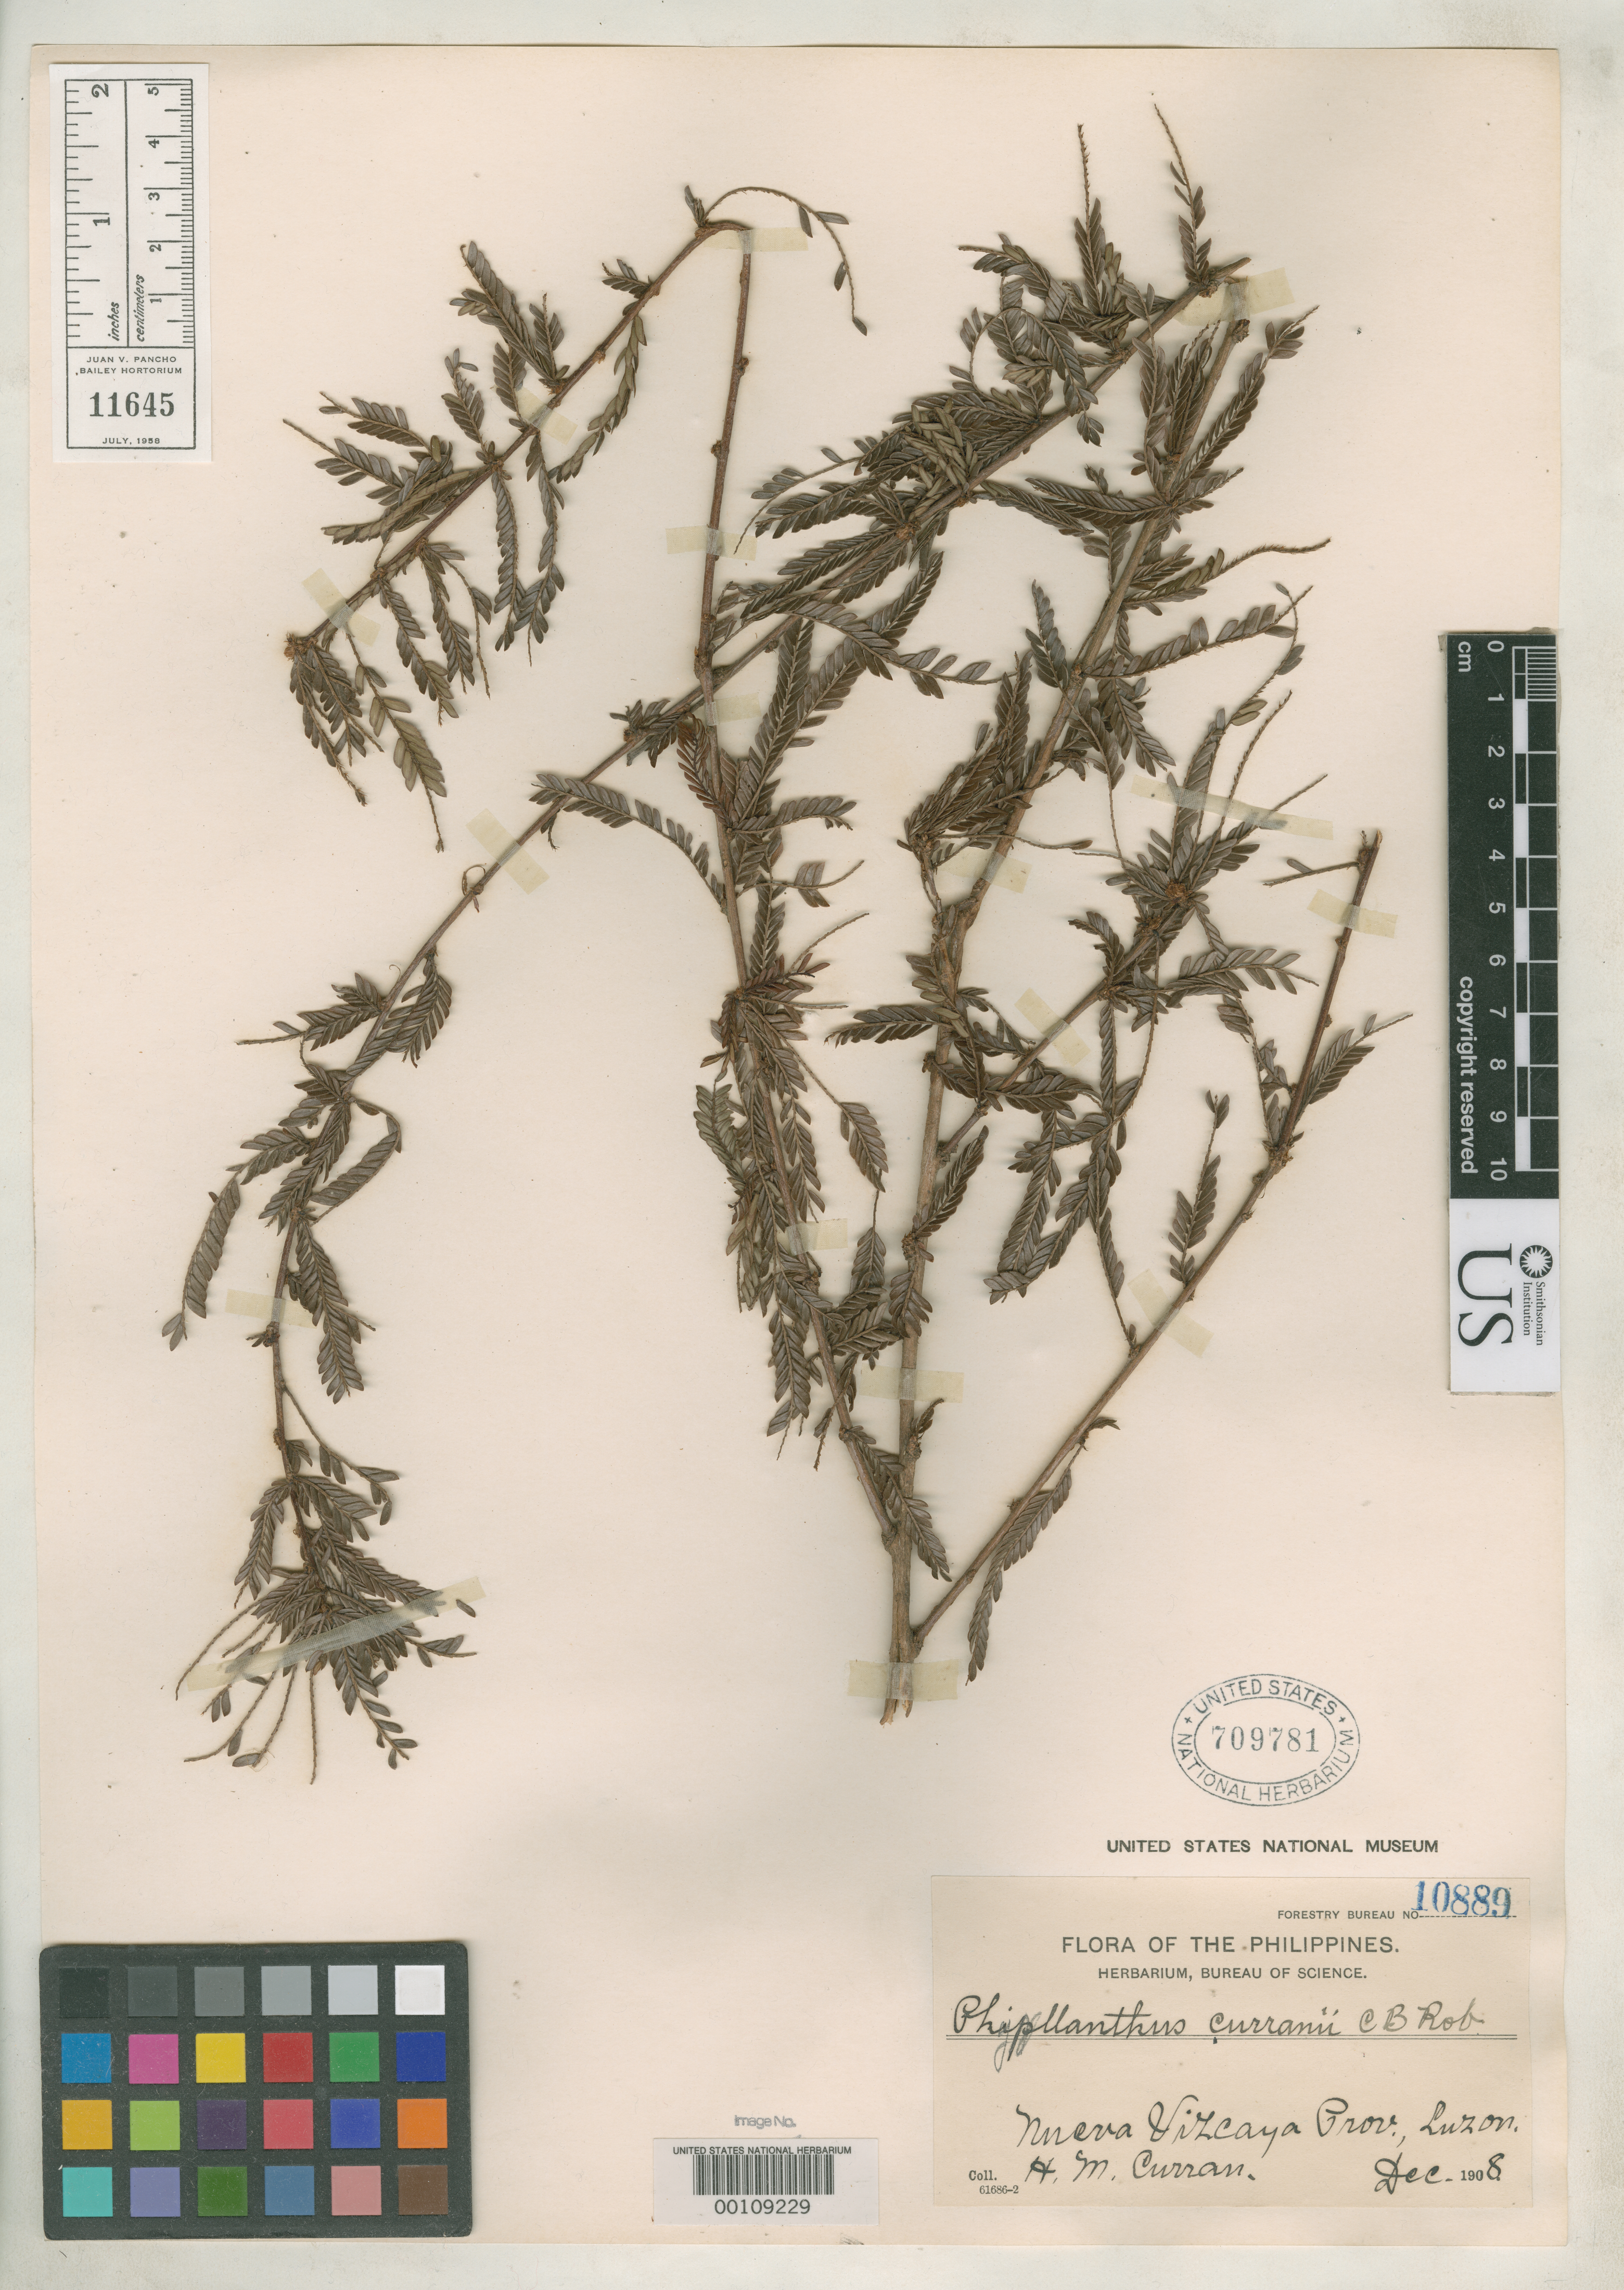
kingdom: Plantae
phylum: Tracheophyta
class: Magnoliopsida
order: Malpighiales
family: Phyllanthaceae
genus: Phyllanthus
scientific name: Phyllanthus curranii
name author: C.B. Rob.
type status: Isotype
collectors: H. M. Curran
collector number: For. Bur. 10889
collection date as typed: Dec 1908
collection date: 1908-12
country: Philippines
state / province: Cagayan Valley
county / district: Nueva Vizcaya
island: Luzon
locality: Santa Fe.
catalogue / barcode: US 709781